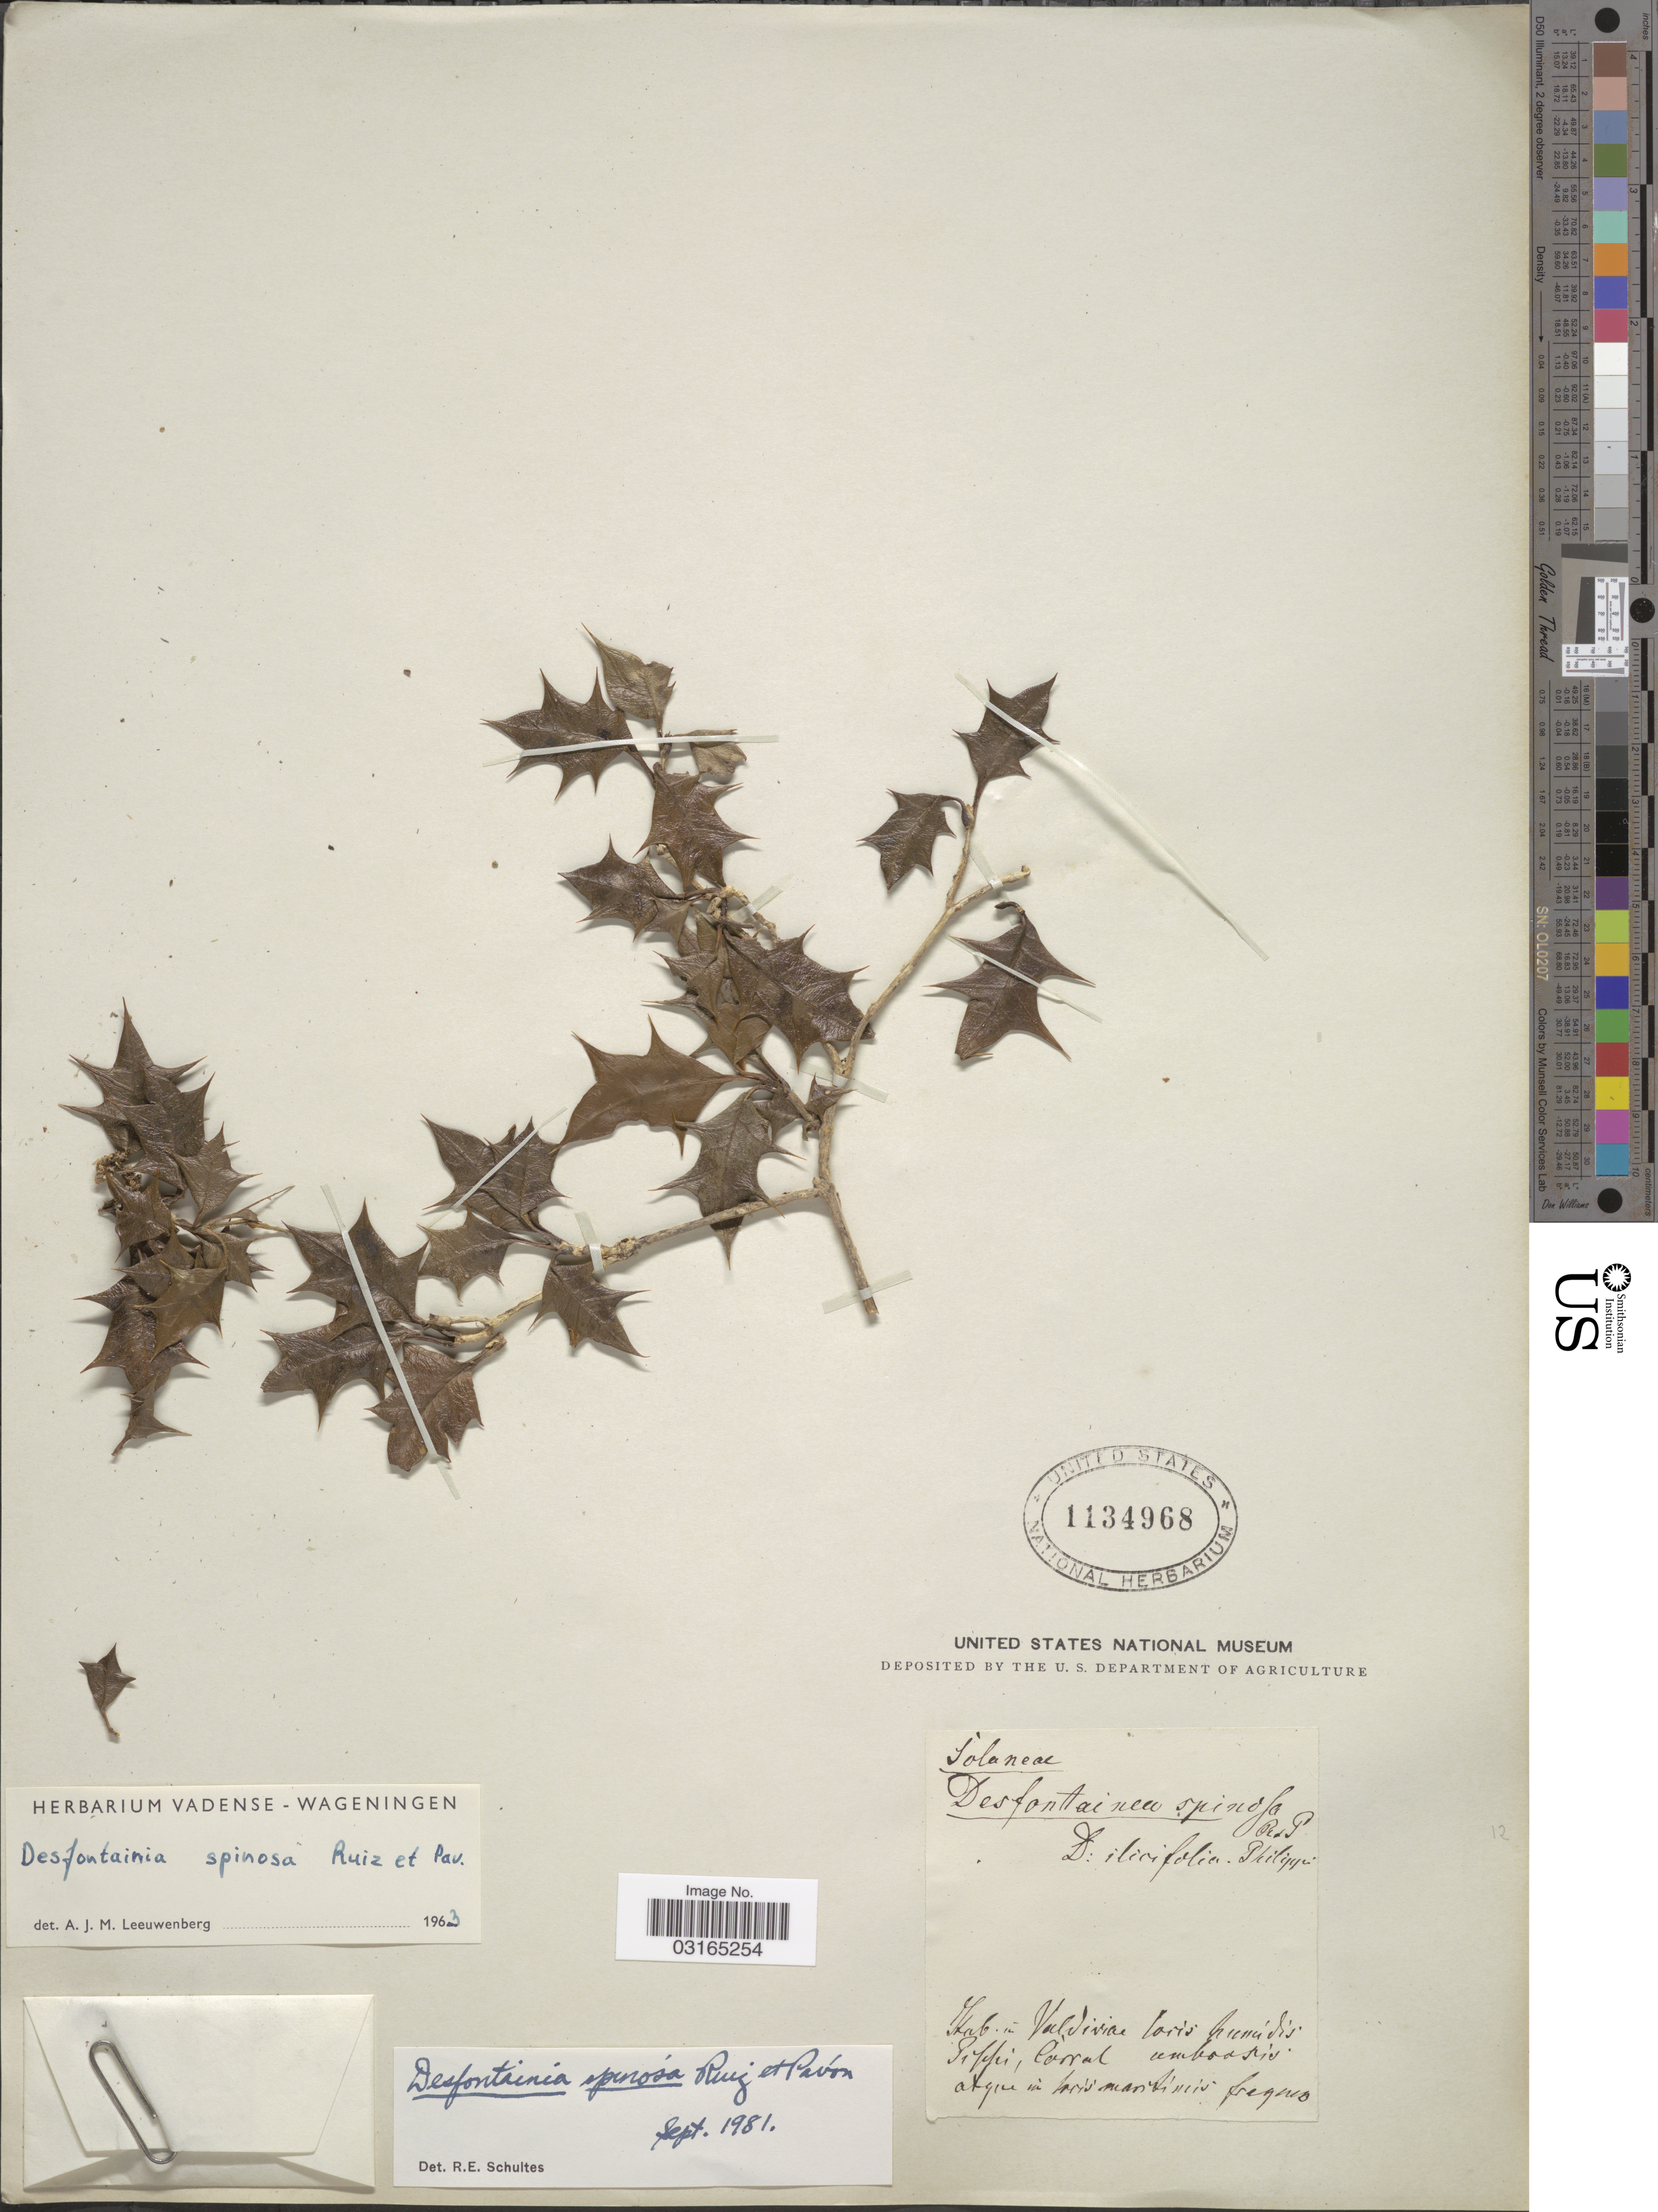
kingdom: Plantae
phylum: Tracheophyta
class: Magnoliopsida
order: Bruniales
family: Columelliaceae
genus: Desfontainia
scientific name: Desfontainia spinosa var. spinosa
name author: Ruiz & Pav.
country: Chile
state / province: Los Ríos (XIV)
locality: In Valdivia. Locis humidis Piffi, Coral. [interpreted]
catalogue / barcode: US 1134968